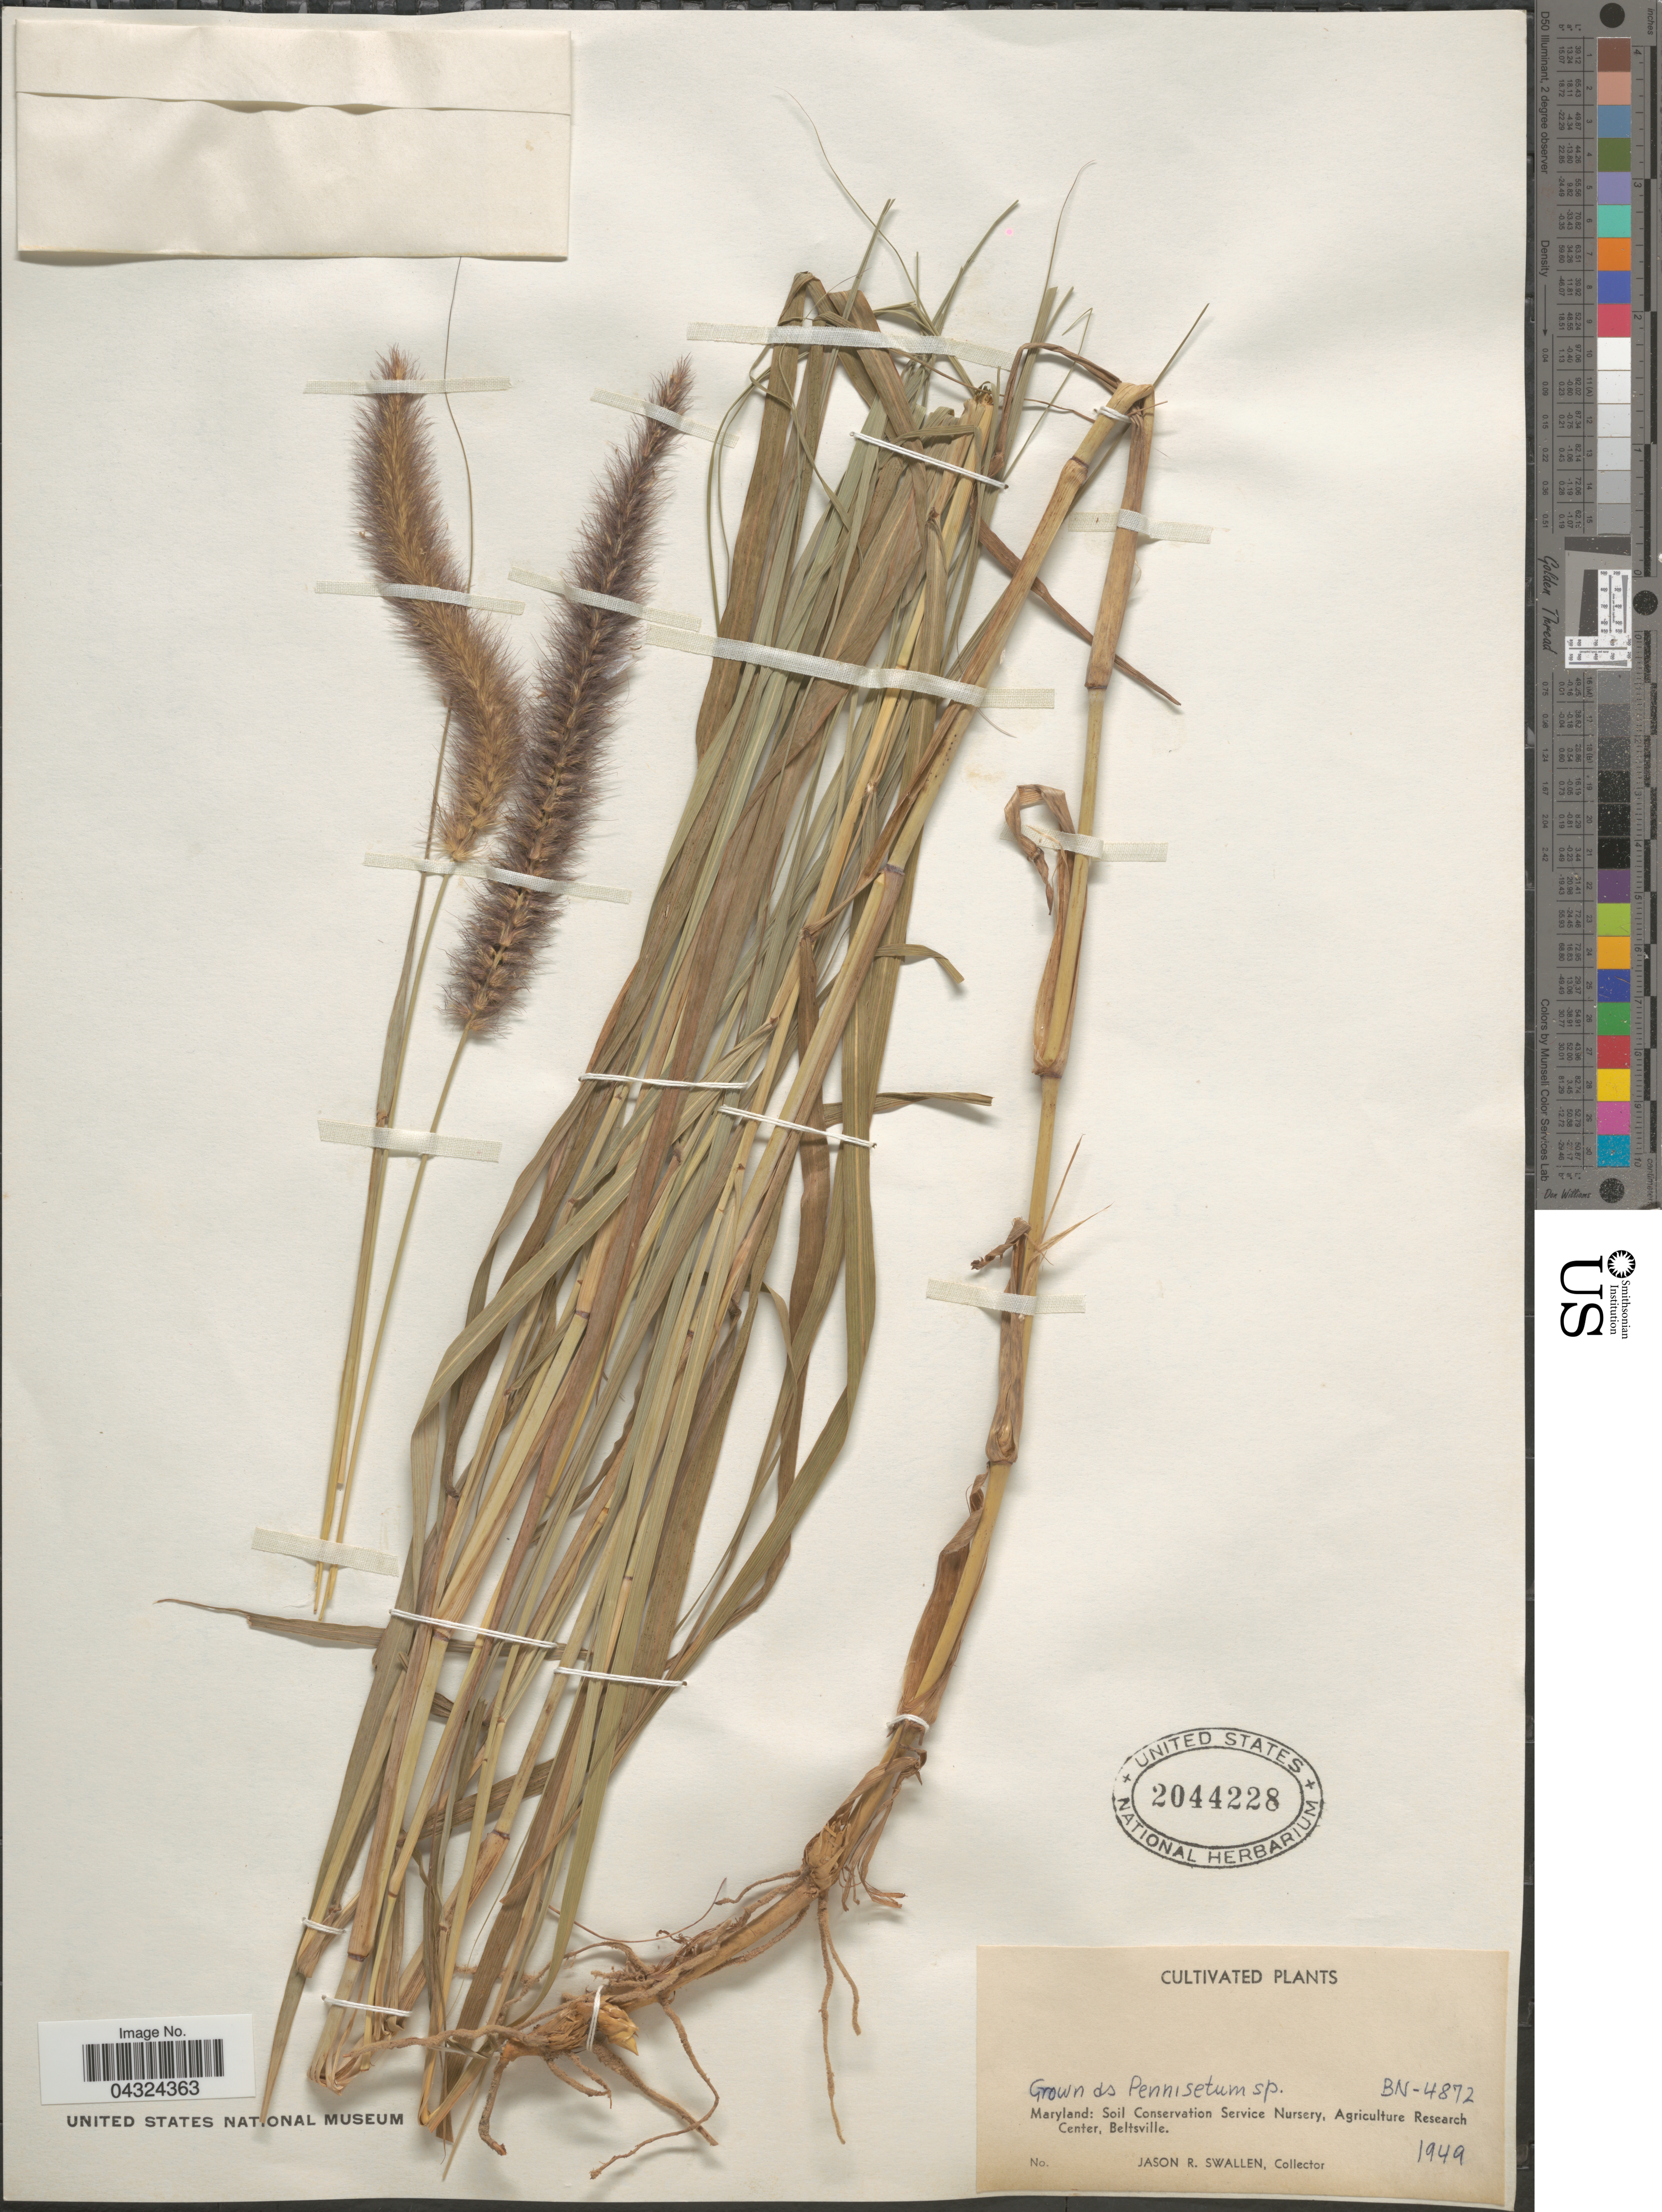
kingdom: Plantae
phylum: Tracheophyta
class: Liliopsida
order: Poales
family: Poaceae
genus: Cenchrus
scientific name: Cenchrus sp.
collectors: J. R. Swallen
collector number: BN-4872?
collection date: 1949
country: United States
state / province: Maryland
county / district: Prince George's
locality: Soil Conservation Service Nursery, Agriculture Research Center, Beltsville.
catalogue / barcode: US 2044228